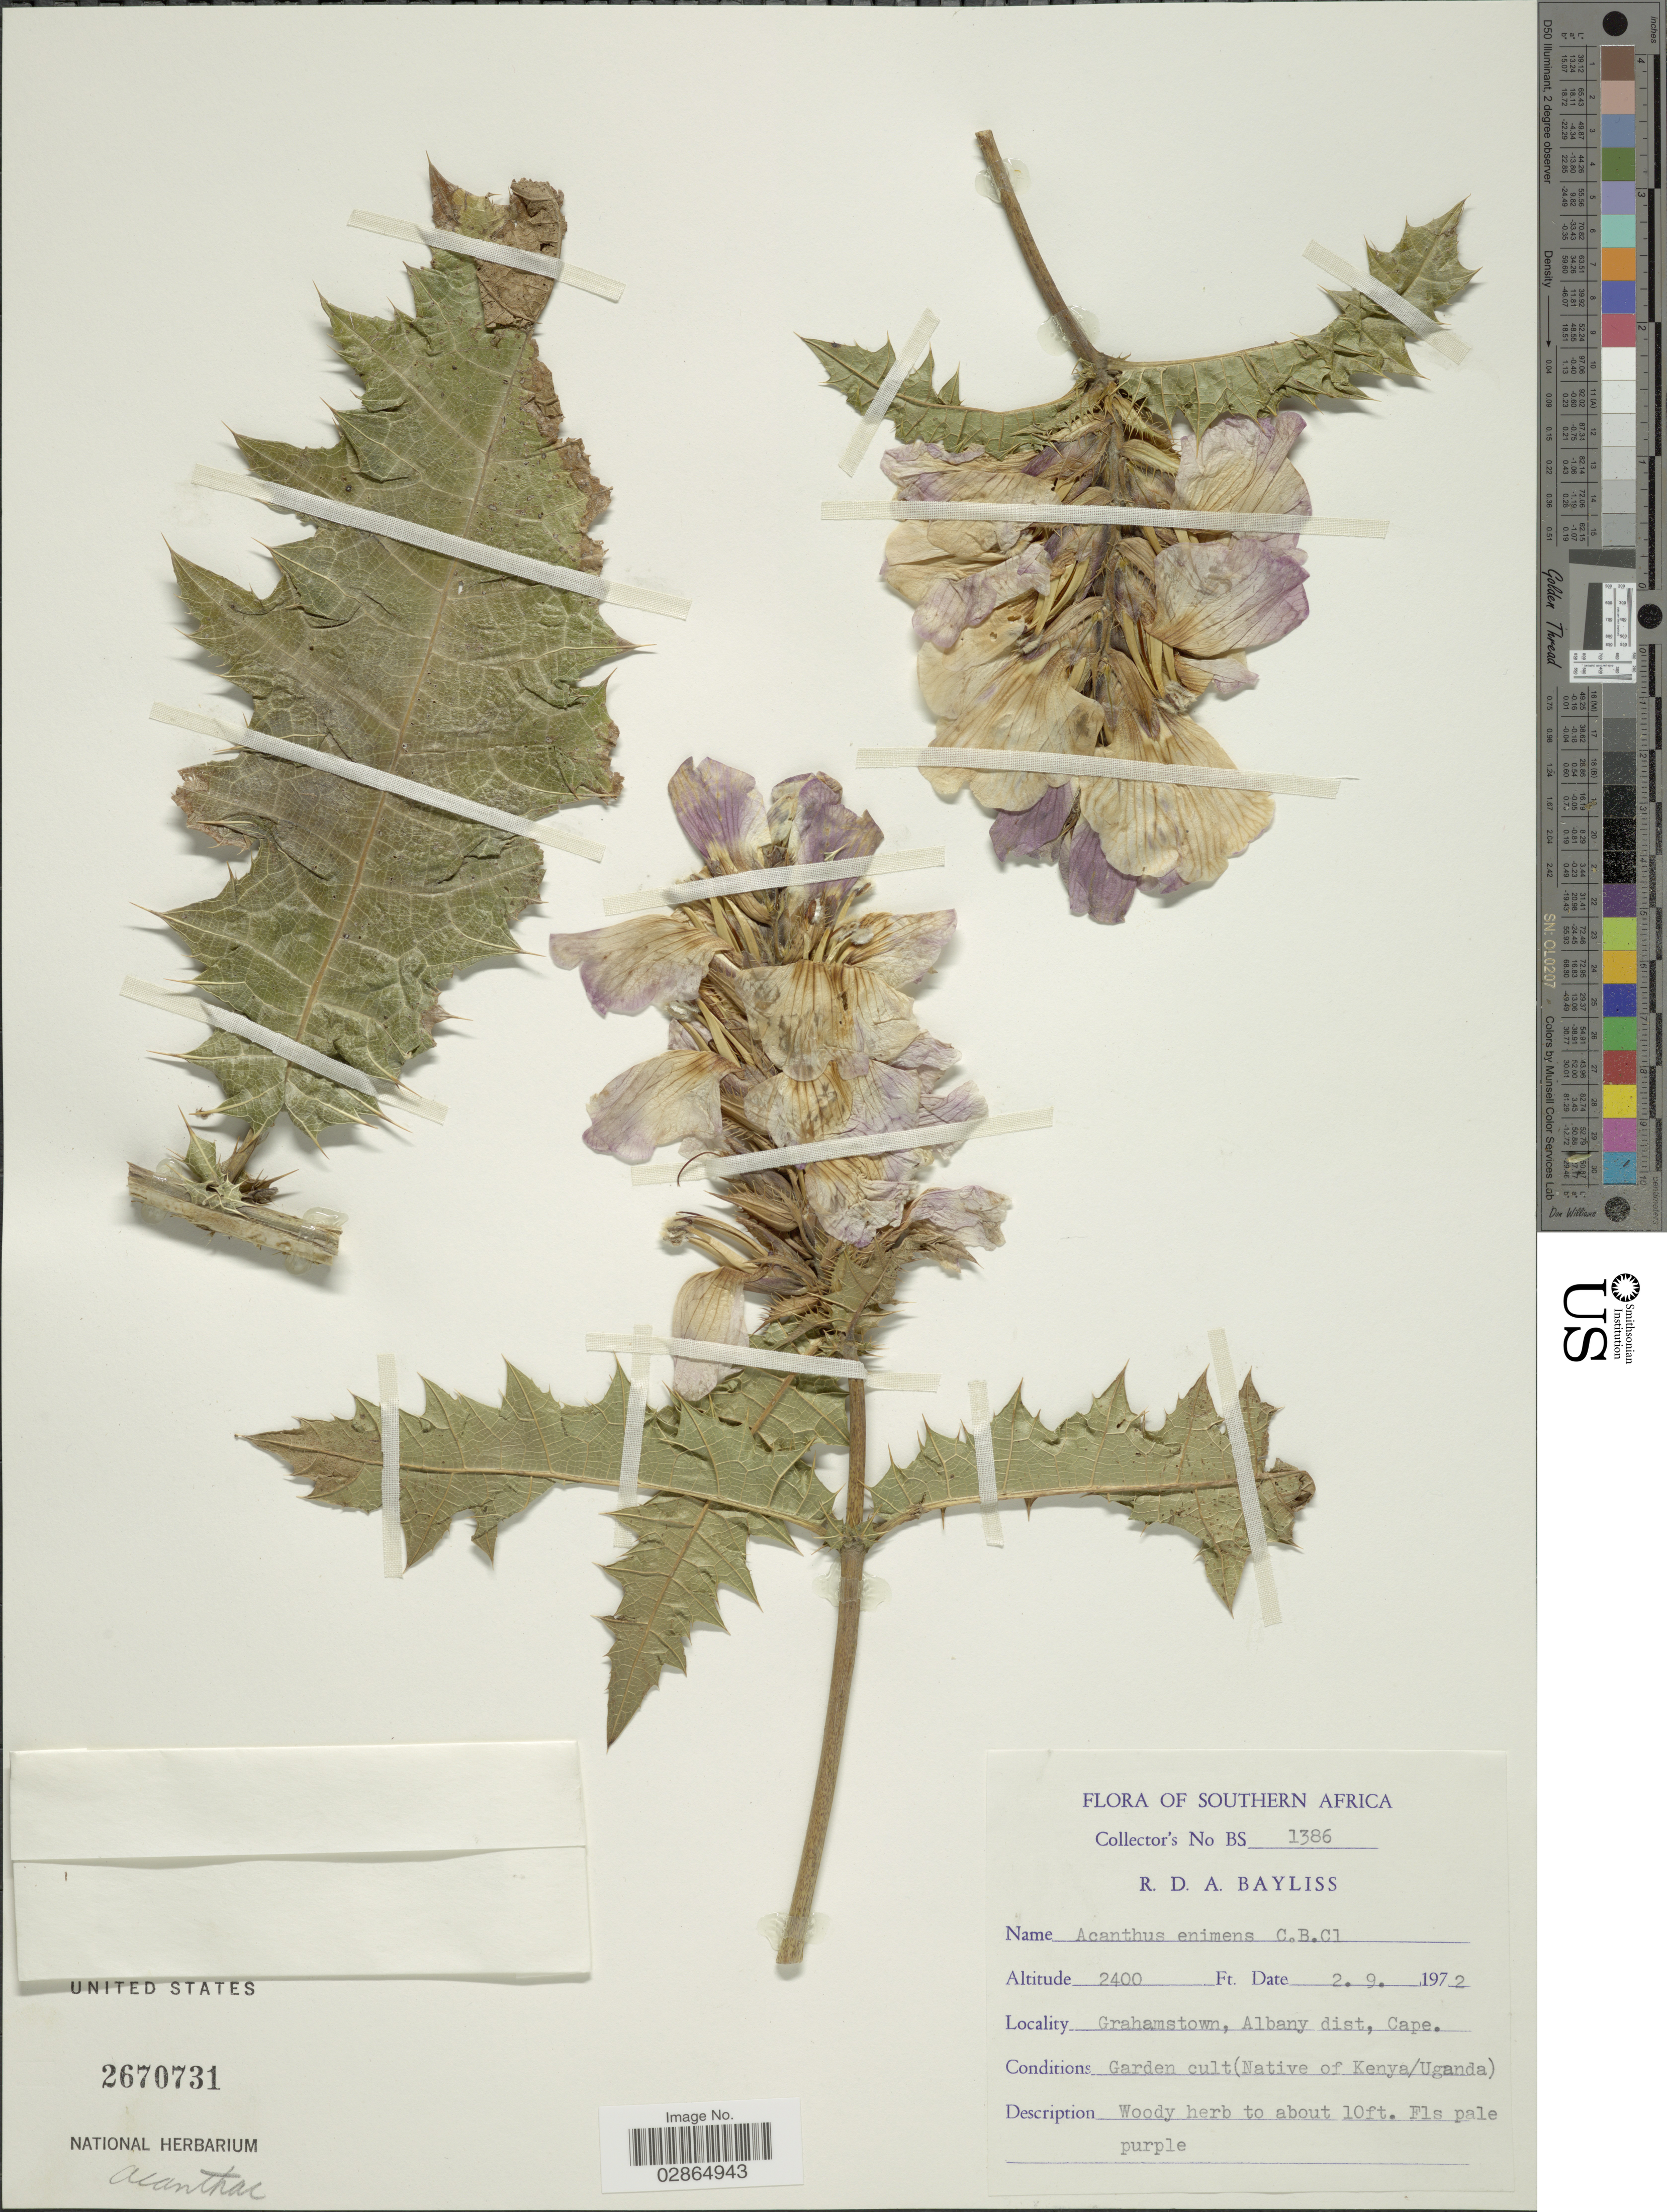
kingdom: Plantae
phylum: Tracheophyta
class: Magnoliopsida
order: Lamiales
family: Acanthaceae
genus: Acanthus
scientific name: Acanthus eminens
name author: C.B. Clarke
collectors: R. Bayliss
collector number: BS1386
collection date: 1972-09-02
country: South Africa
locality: Southern Africa. Grahamstown, Albany dist, Cape.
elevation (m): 732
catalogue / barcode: US 2670731